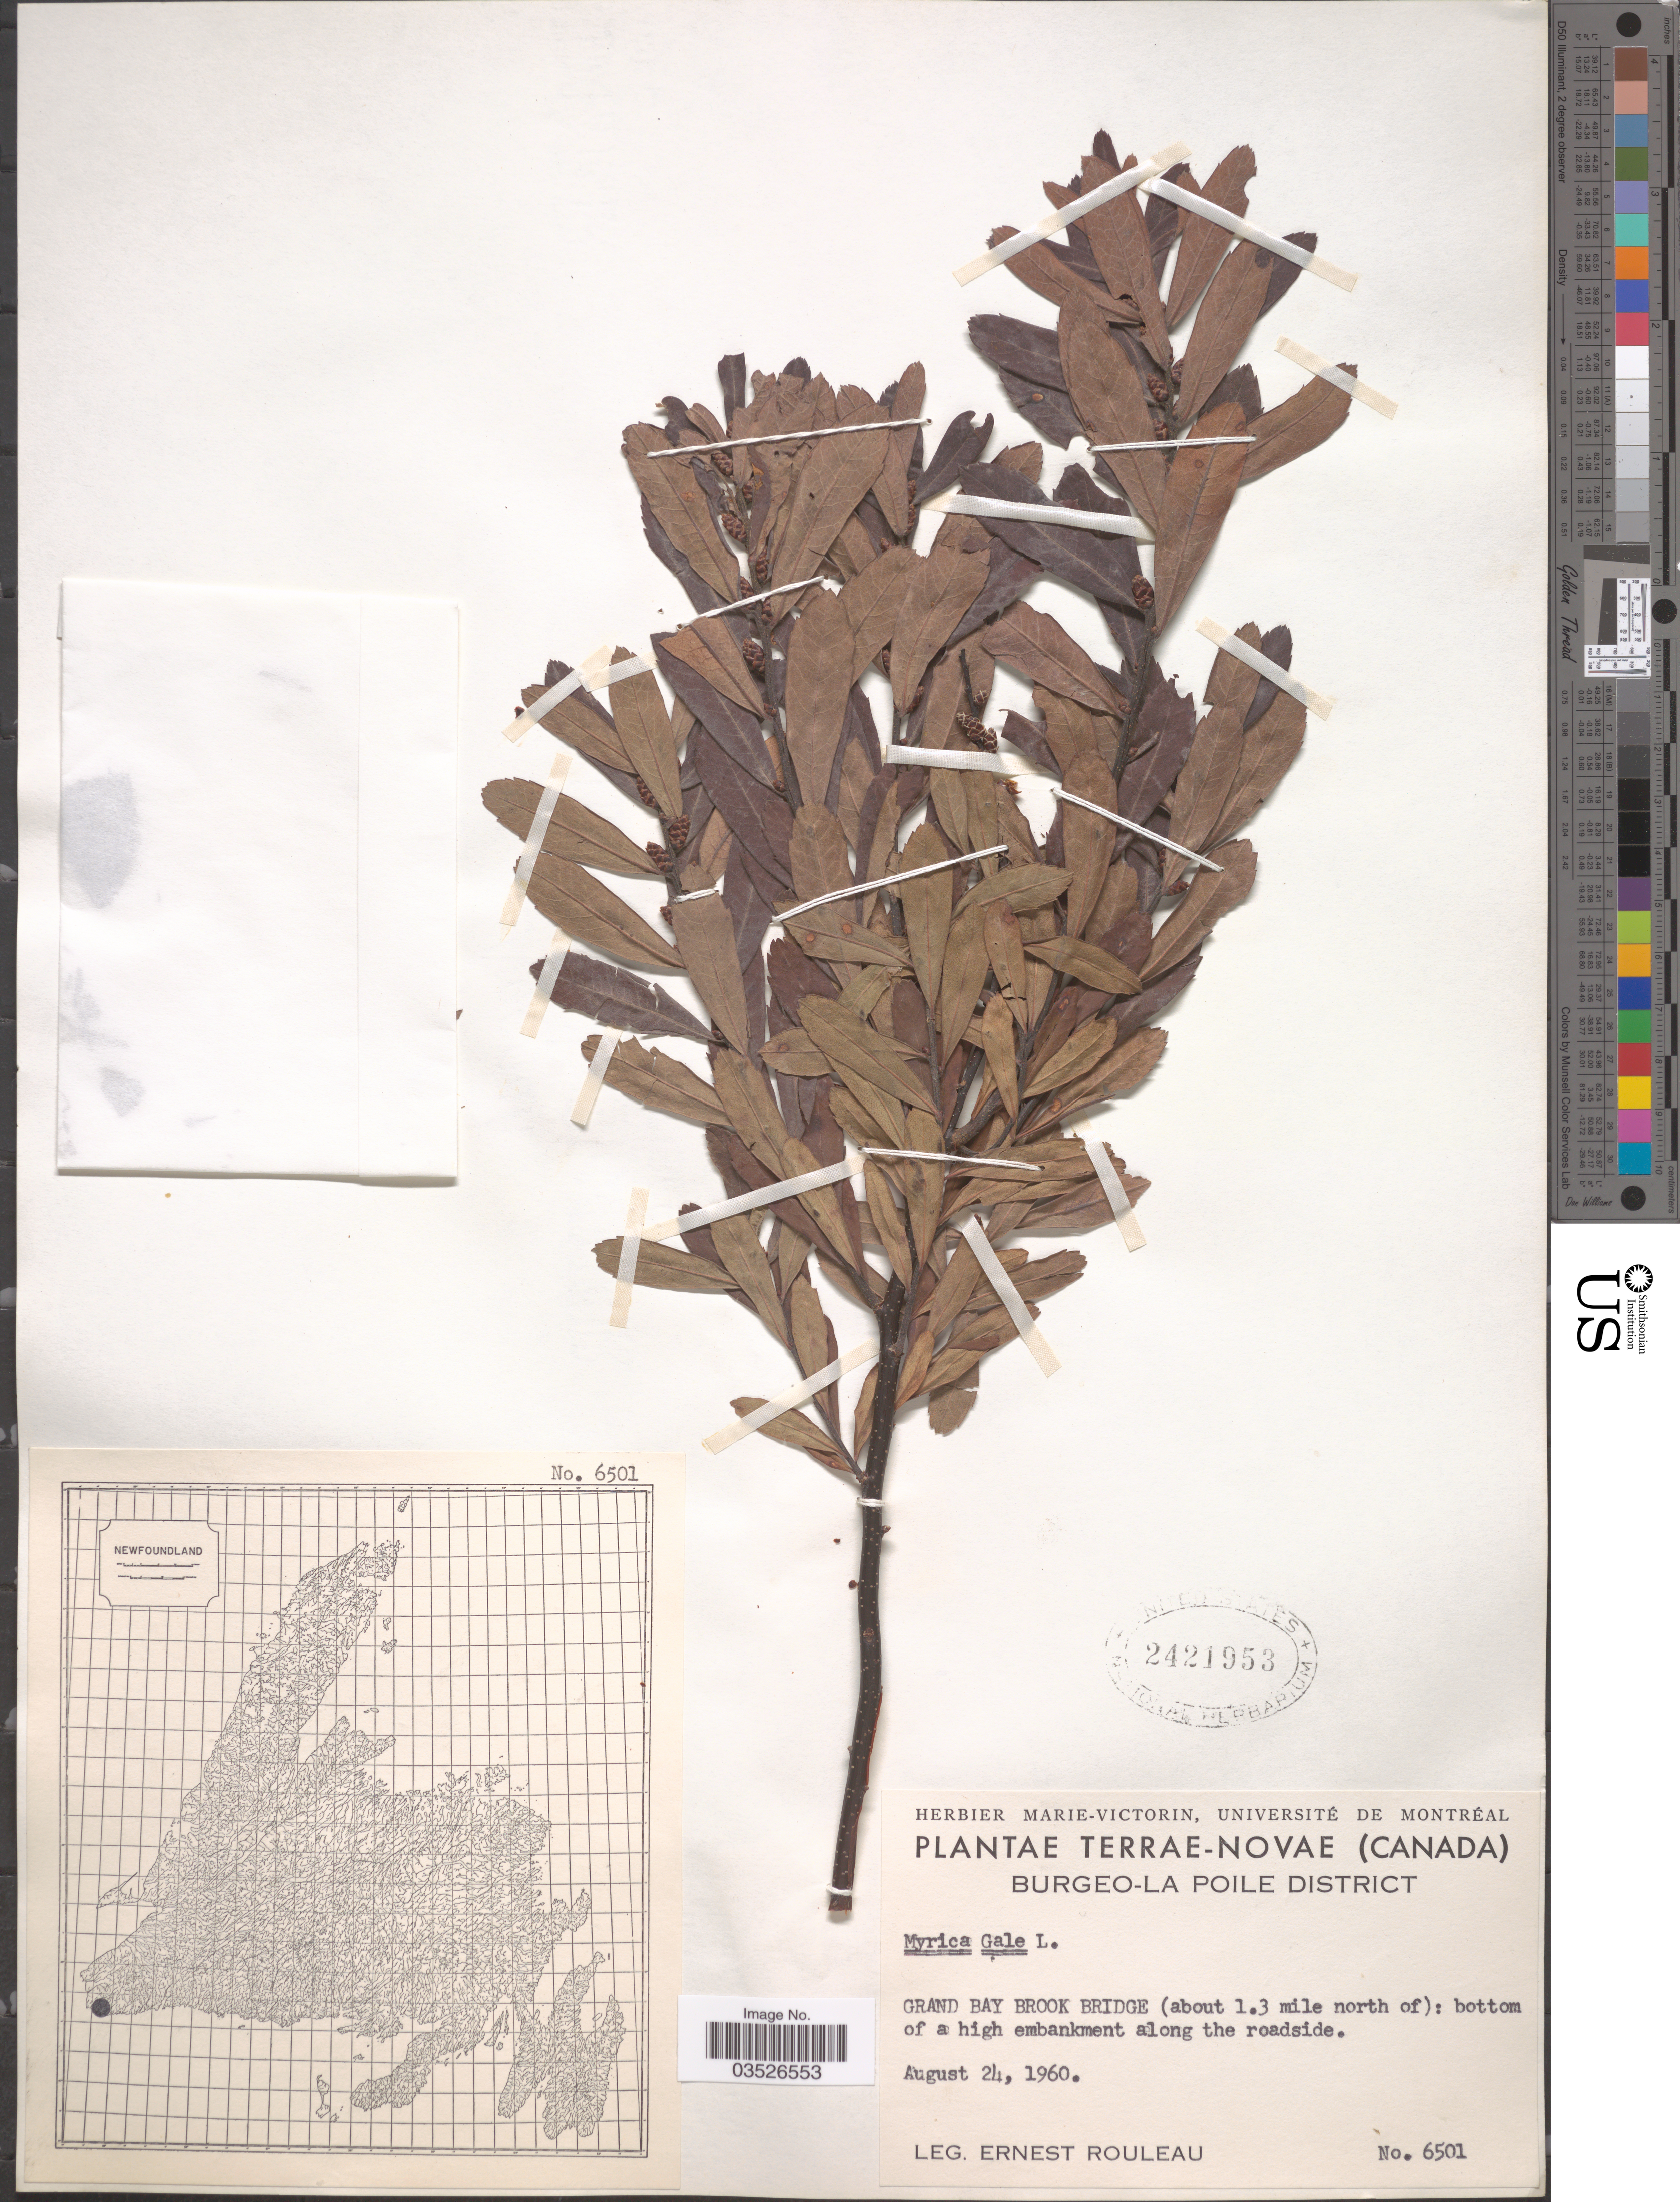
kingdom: Plantae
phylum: Tracheophyta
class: Magnoliopsida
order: Fagales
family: Myricaceae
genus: Myrica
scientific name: Myrica gale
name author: L.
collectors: J. Rouleau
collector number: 6501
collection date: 1960-08-24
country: Canada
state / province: Newfoundland and Labrador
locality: Terrae-Novae Burgeo-La Poile District. Grand Bay brook Bridge (about 1.3 mile north of): bottom of a high embankment along the roadside.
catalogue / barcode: US 2421953